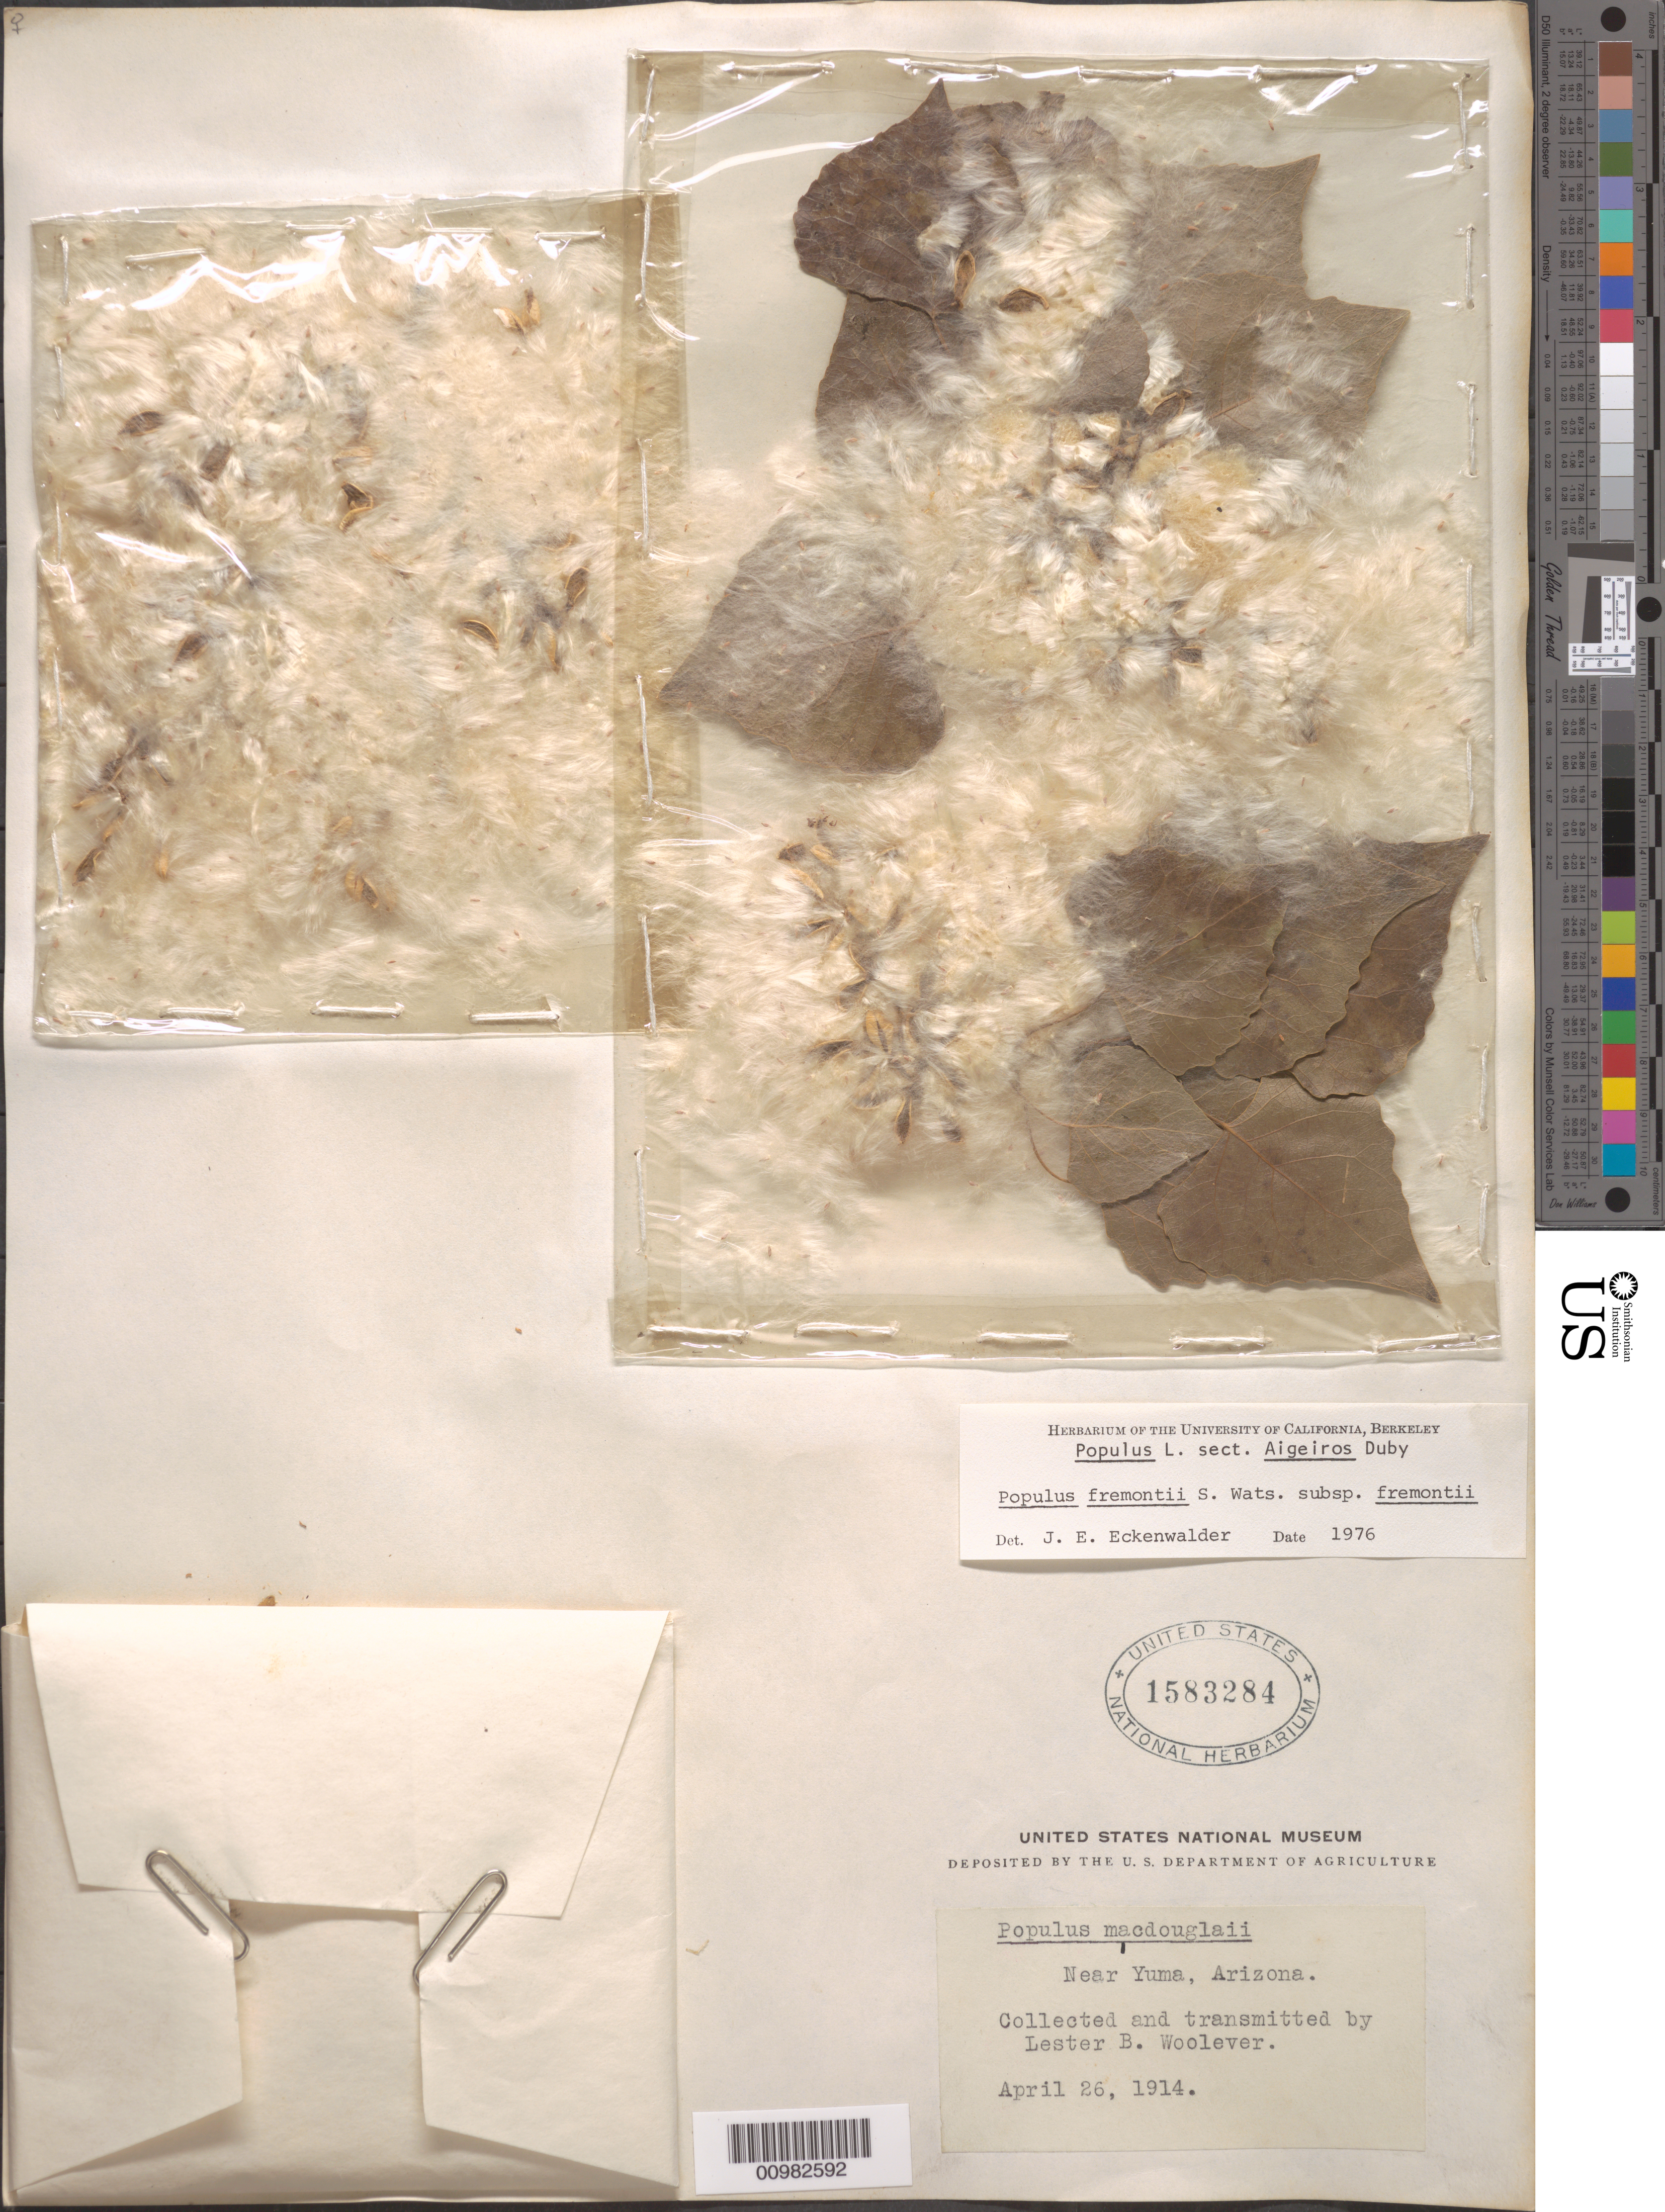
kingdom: Plantae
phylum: Tracheophyta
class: Magnoliopsida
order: Malpighiales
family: Salicaceae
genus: Populus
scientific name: Populus fremontii subsp. fremontii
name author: S. Watson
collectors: L. Woolover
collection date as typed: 26 Apr 1914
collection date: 1914-04-26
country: United States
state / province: Arizona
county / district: Yuma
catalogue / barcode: US 1583284